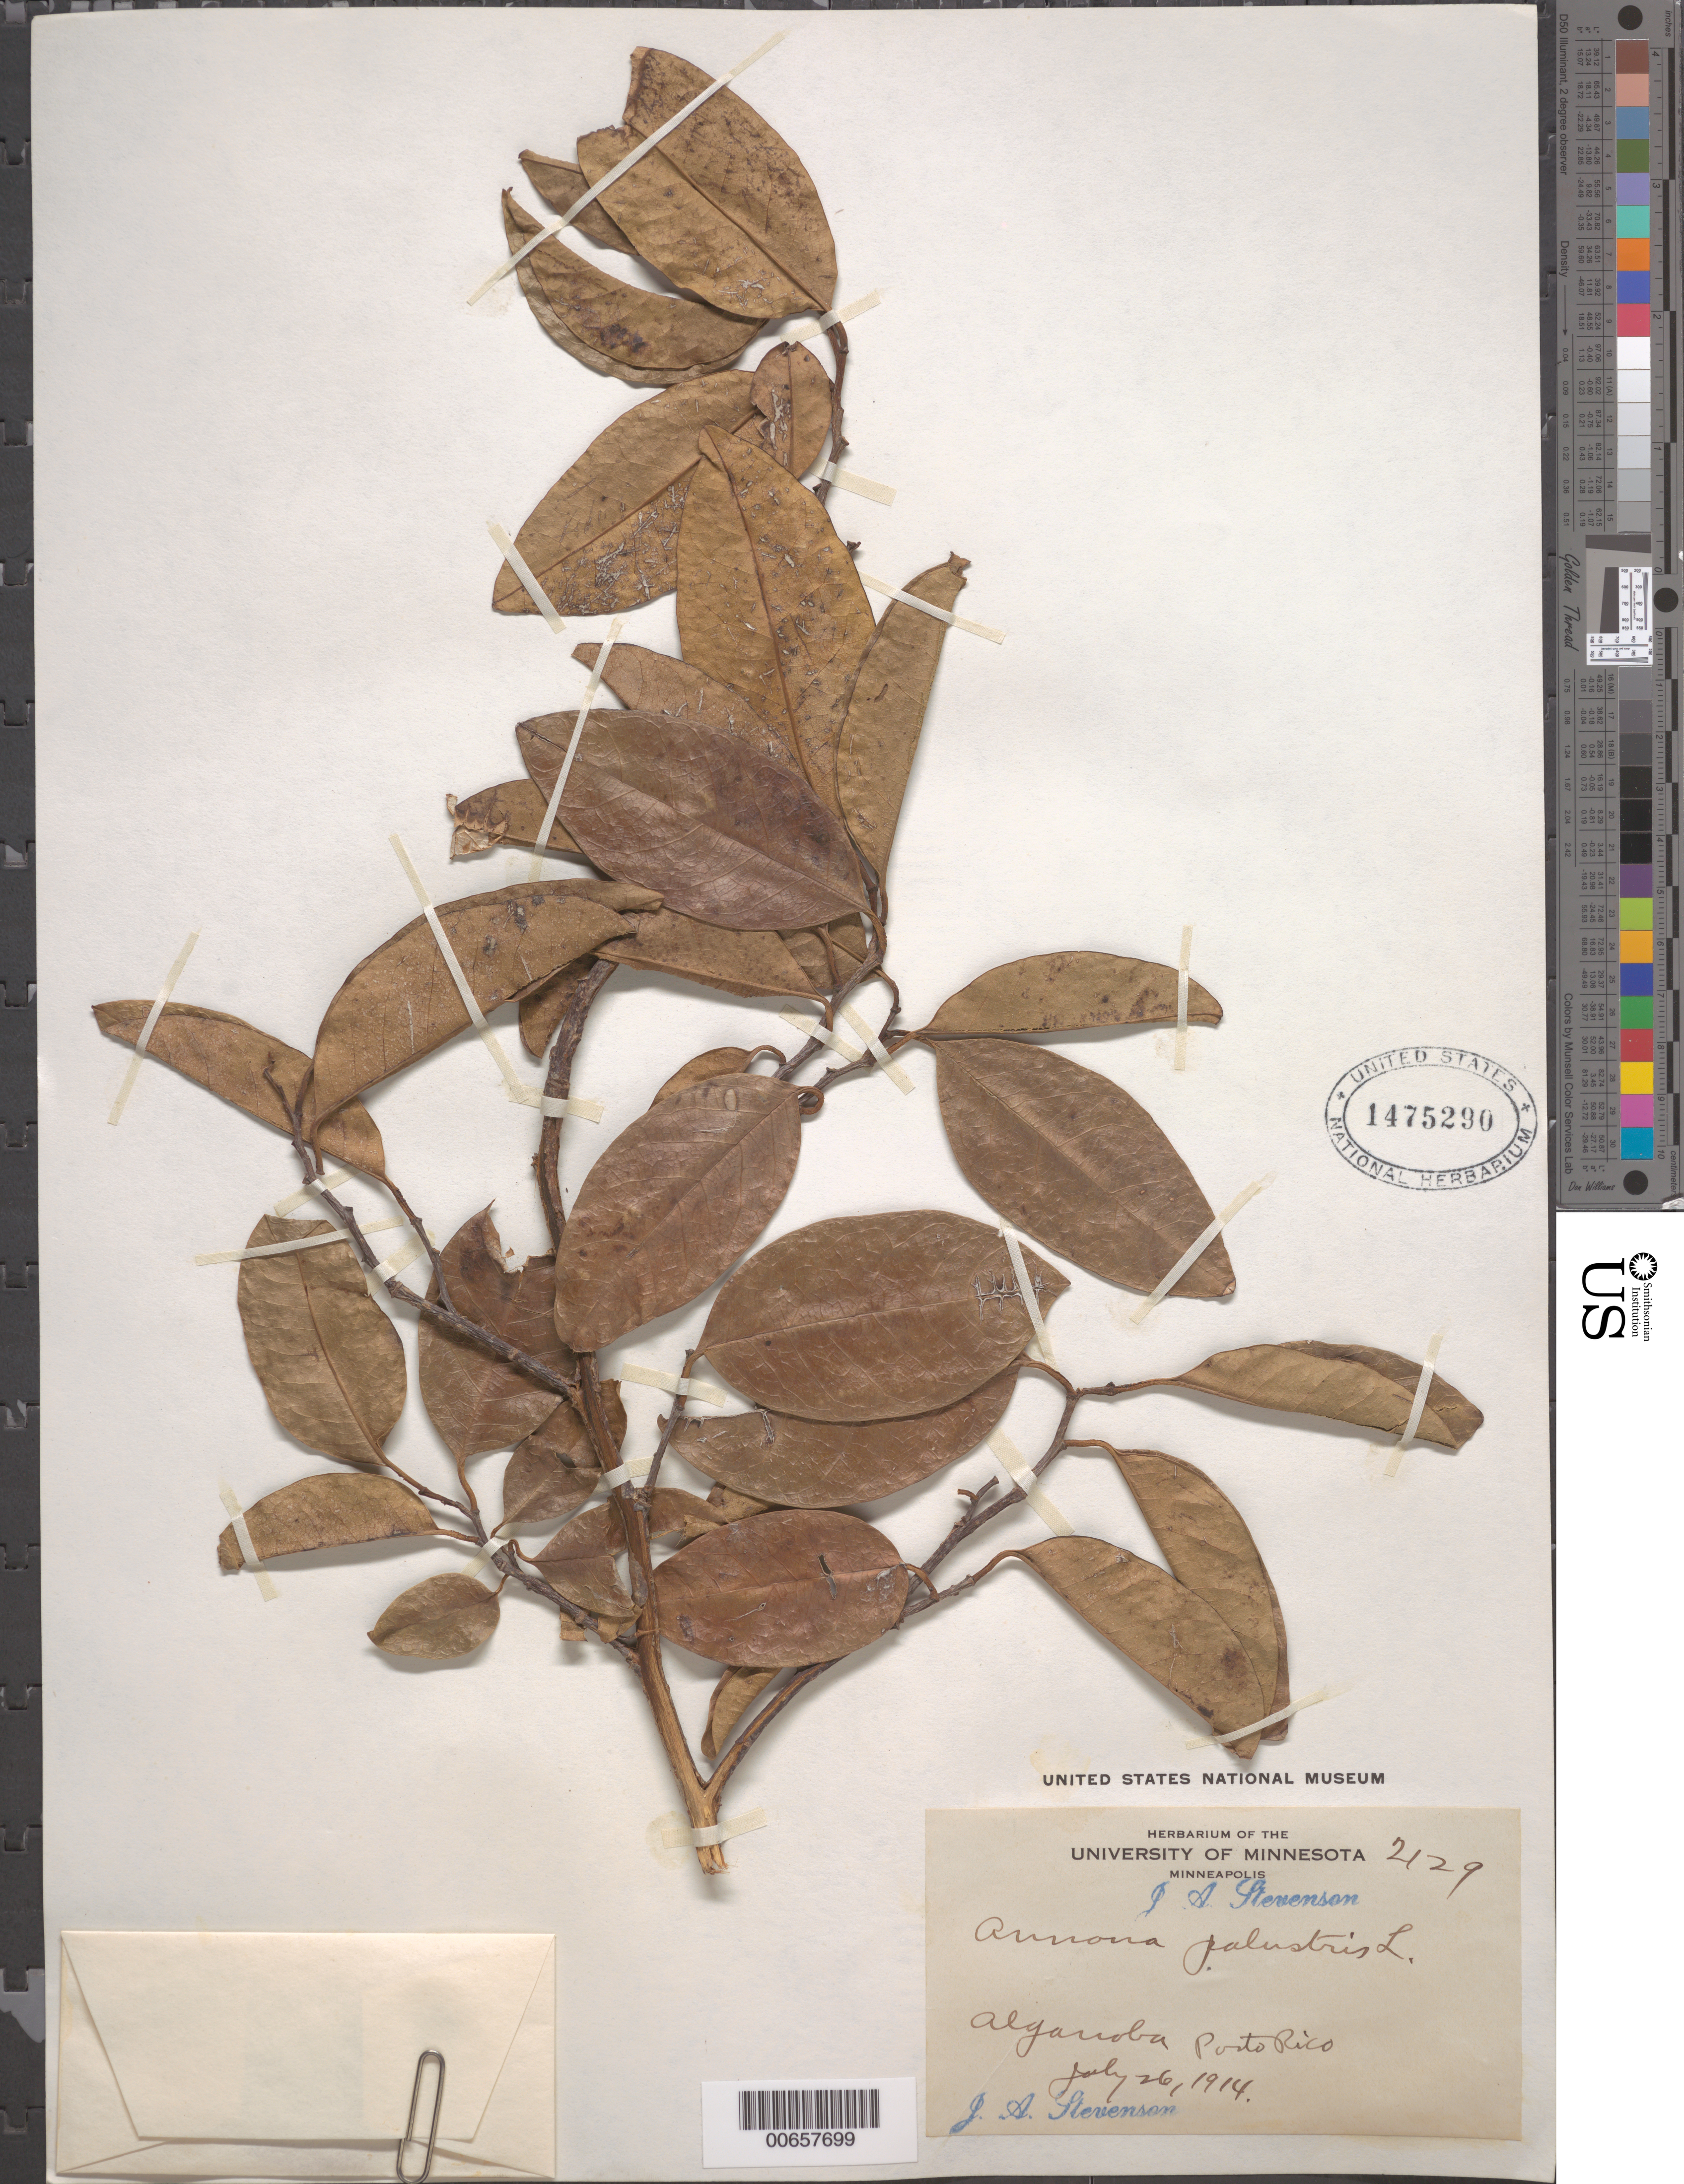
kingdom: Plantae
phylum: Tracheophyta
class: Magnoliopsida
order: Magnoliales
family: Annonaceae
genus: Annona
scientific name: Annona palustris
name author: L.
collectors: J. Stevenson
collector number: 2129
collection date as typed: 26 Jul 1914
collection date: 1914-07-26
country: Puerto Rico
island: Greater Antilles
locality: Alganoba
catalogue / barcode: US 1475290